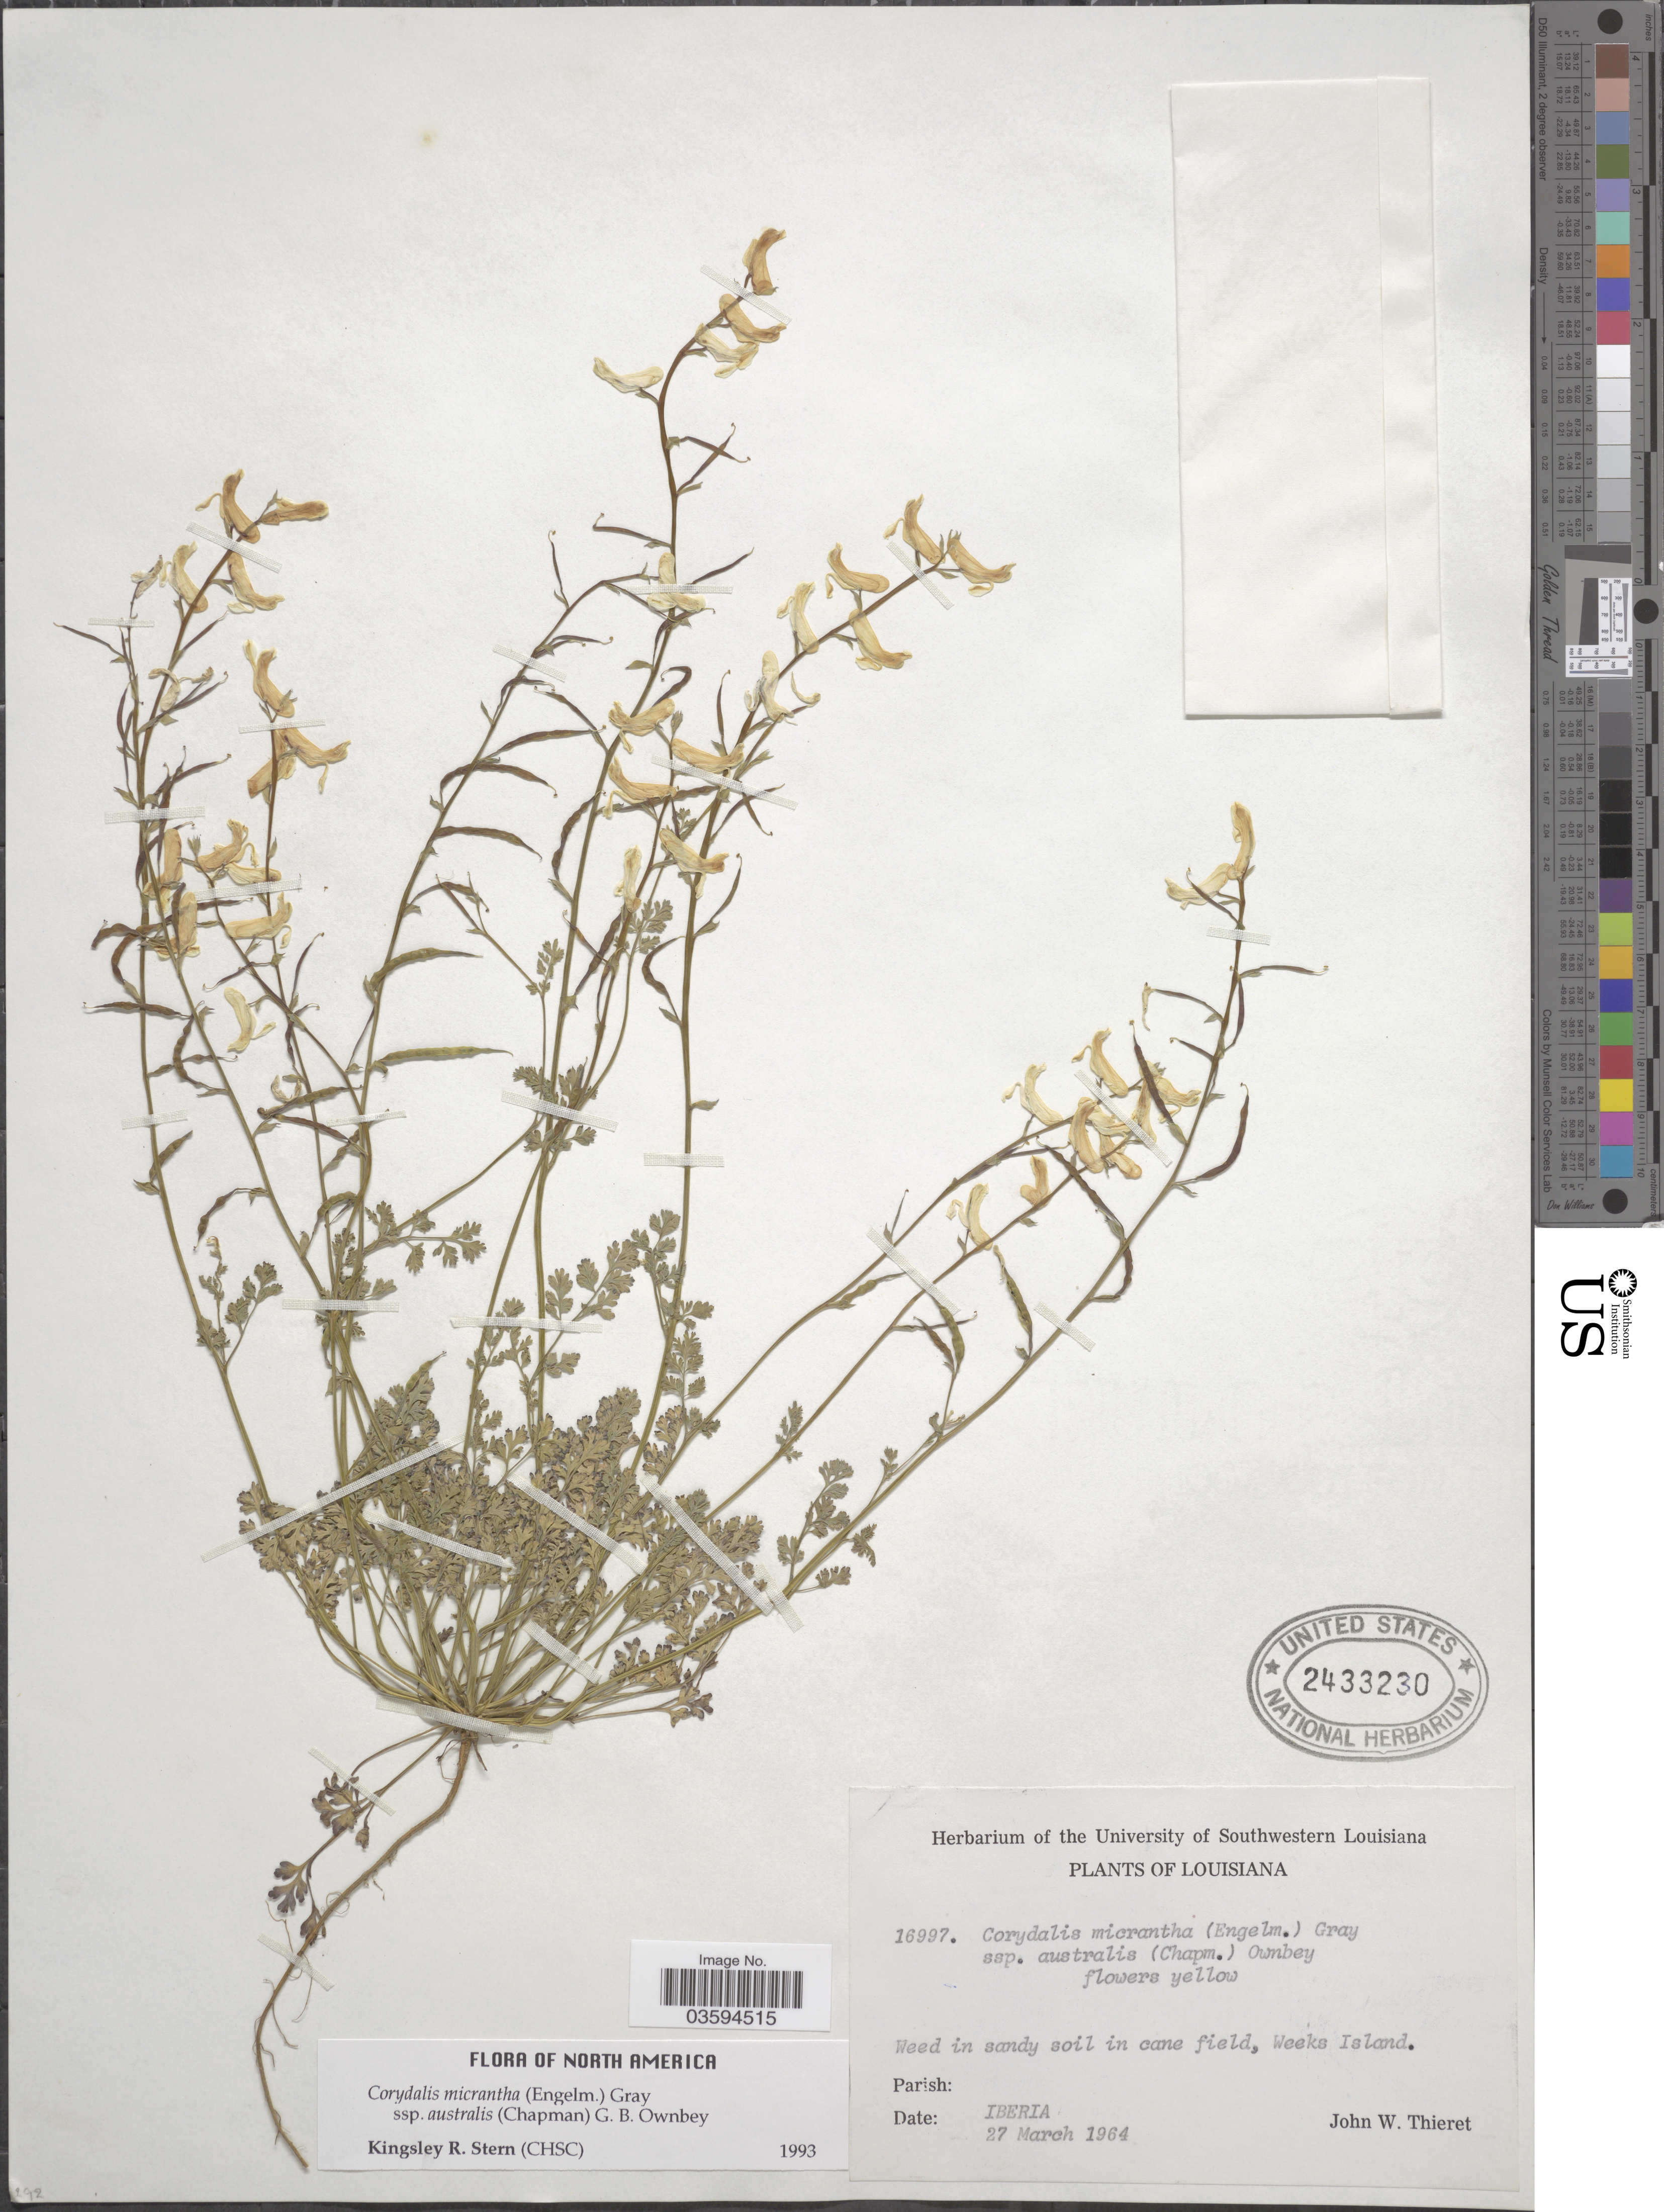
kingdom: Plantae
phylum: Tracheophyta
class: Magnoliopsida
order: Ranunculales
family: Papaveraceae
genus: Corydalis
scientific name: Corydalis micrantha subsp. australis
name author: (Chapm.) G.B. Ownbey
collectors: J. W. Thieret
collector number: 16997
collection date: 1964-03-27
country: United States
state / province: Louisiana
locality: Weeks Island. Parish: Iberia.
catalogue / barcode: US 2433230